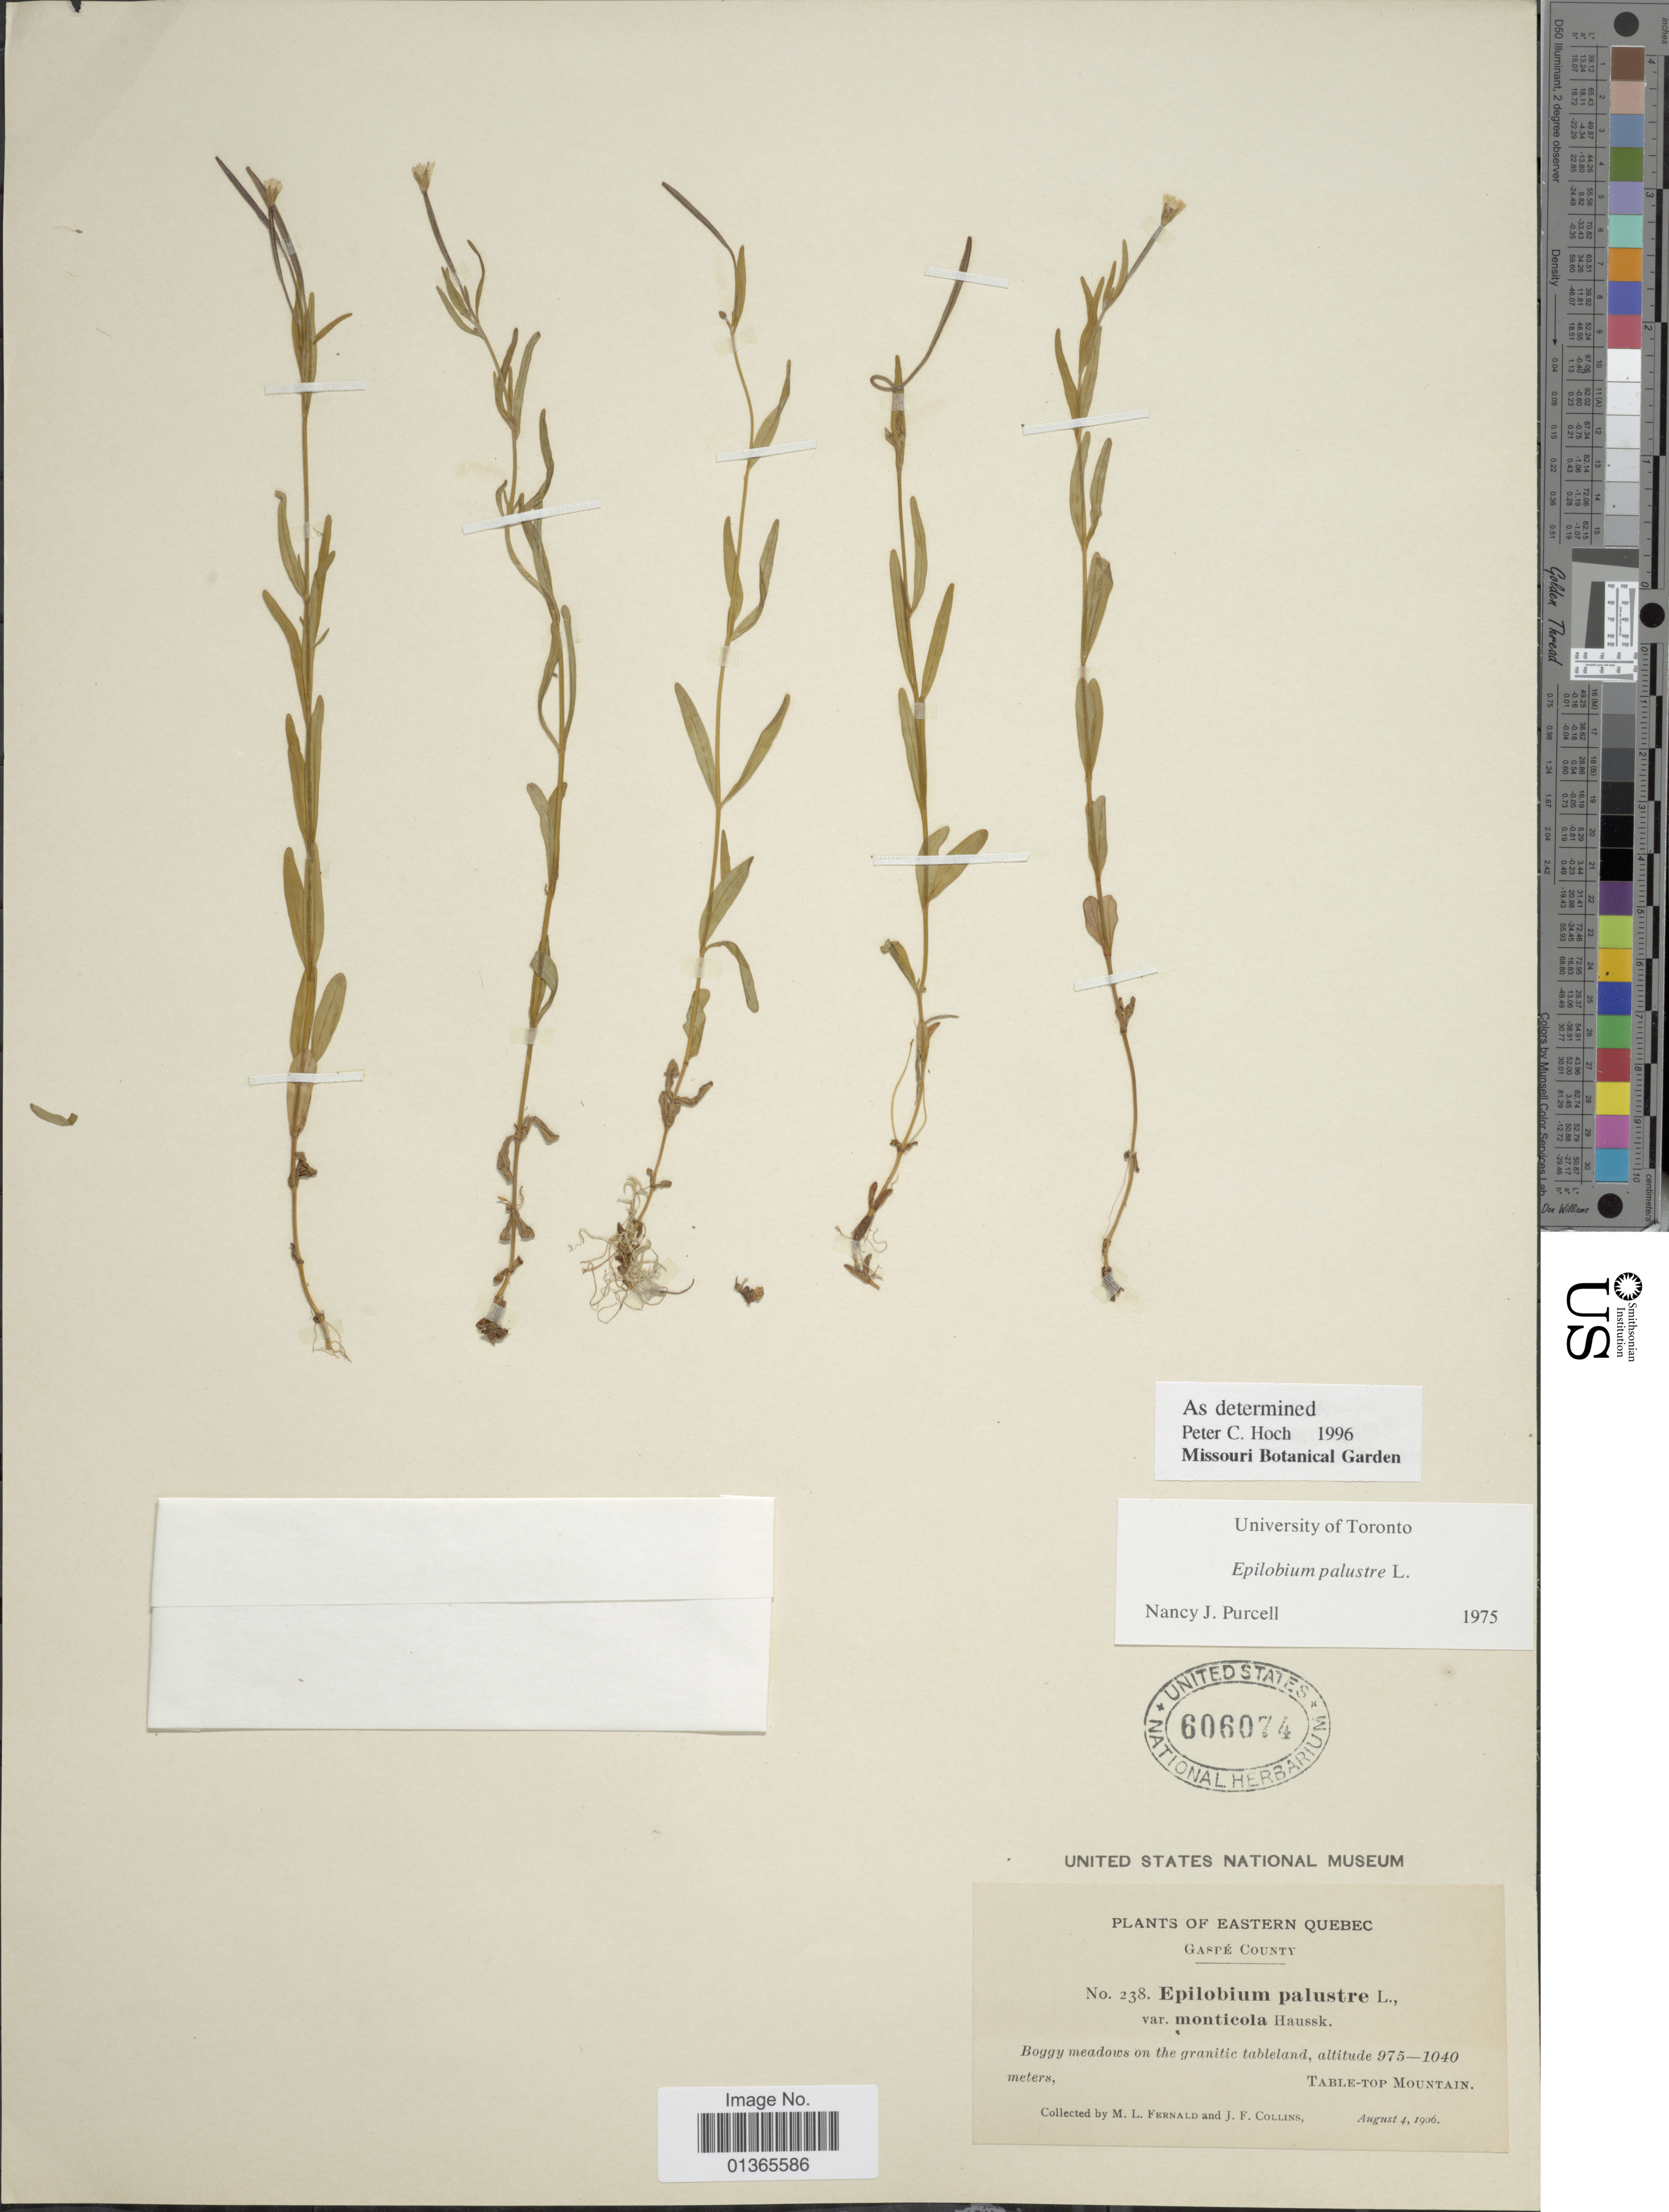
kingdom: Plantae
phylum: Tracheophyta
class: Magnoliopsida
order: Myrtales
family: Onagraceae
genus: Epilobium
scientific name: Epilobium palustre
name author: L.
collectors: M. L. Fernald & J. Collins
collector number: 238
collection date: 1906-08-04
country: Canada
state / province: Quebec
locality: Eastern Quebec. Gaspé County. Table-Top Mountain.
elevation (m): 975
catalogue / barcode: US 606074